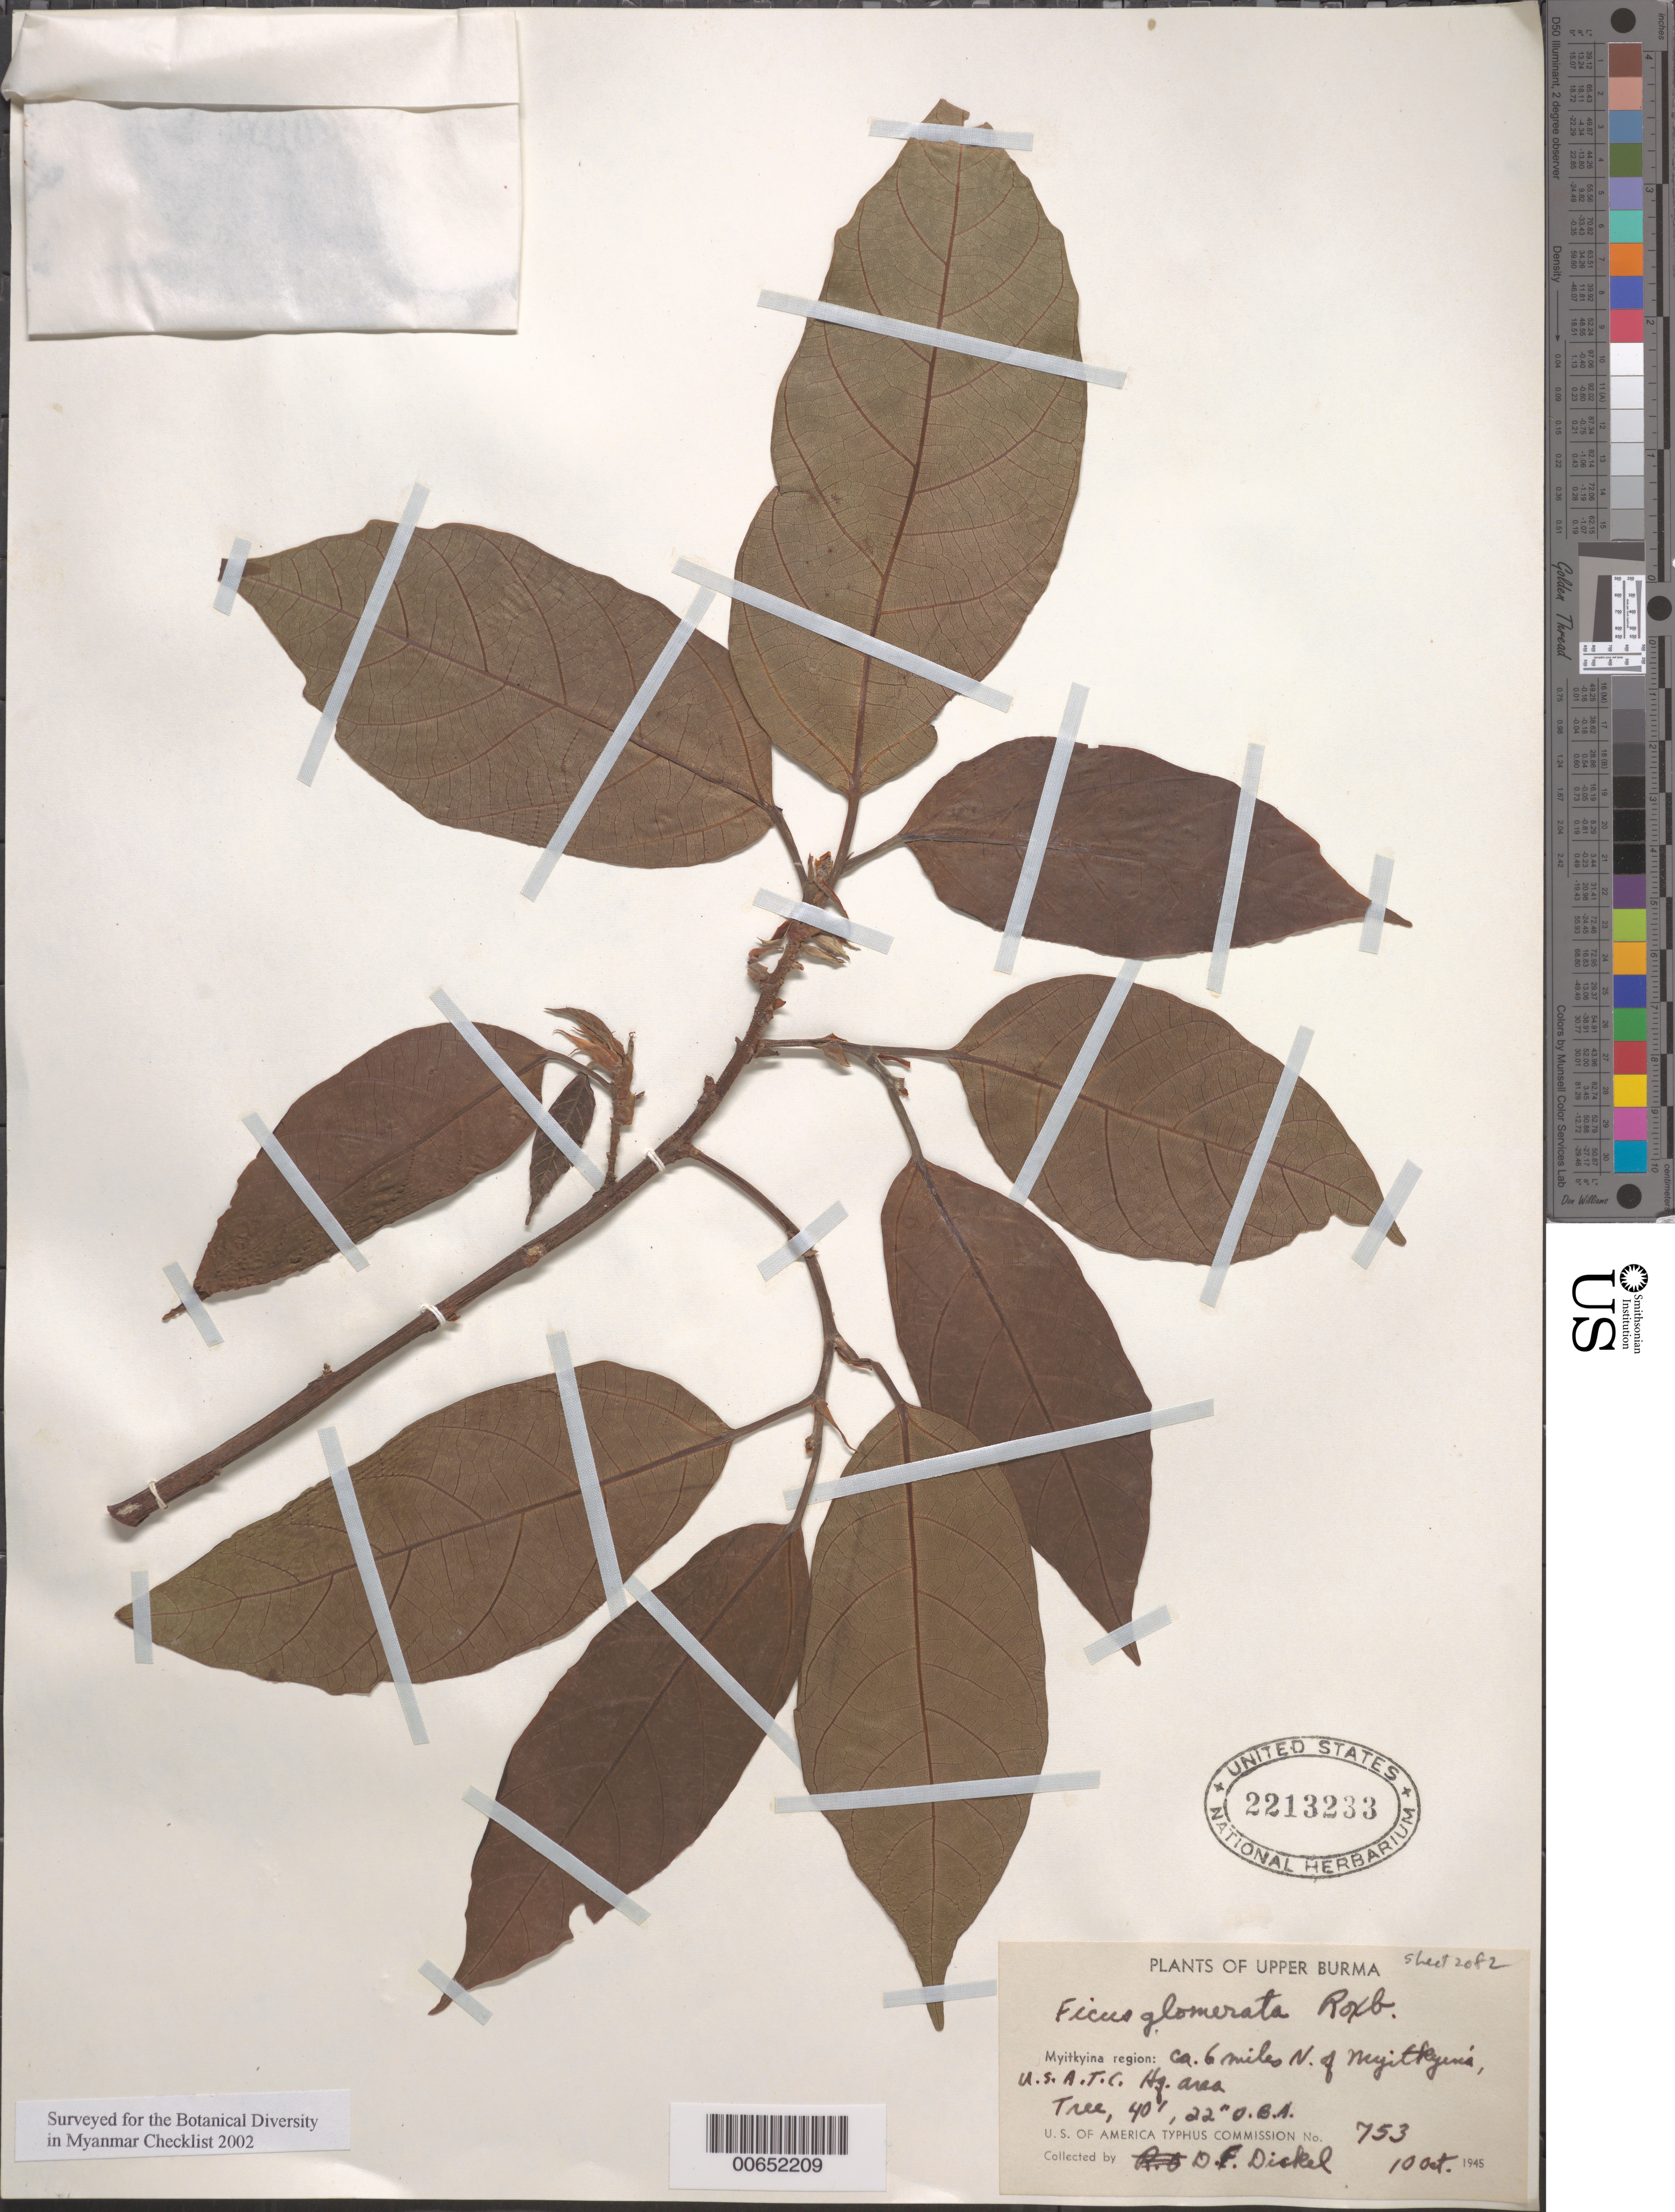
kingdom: Plantae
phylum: Tracheophyta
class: Magnoliopsida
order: Rosales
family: Moraceae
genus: Ficus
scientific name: Ficus glomerata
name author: Roxb.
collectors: Diskel, D.F.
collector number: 753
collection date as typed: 10 Oct 1945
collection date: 1945-10-10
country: Myanmar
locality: Upper Burma, N of Myitkyina, U.S.A.T.C. Hq. Area.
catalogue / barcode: US 2213233